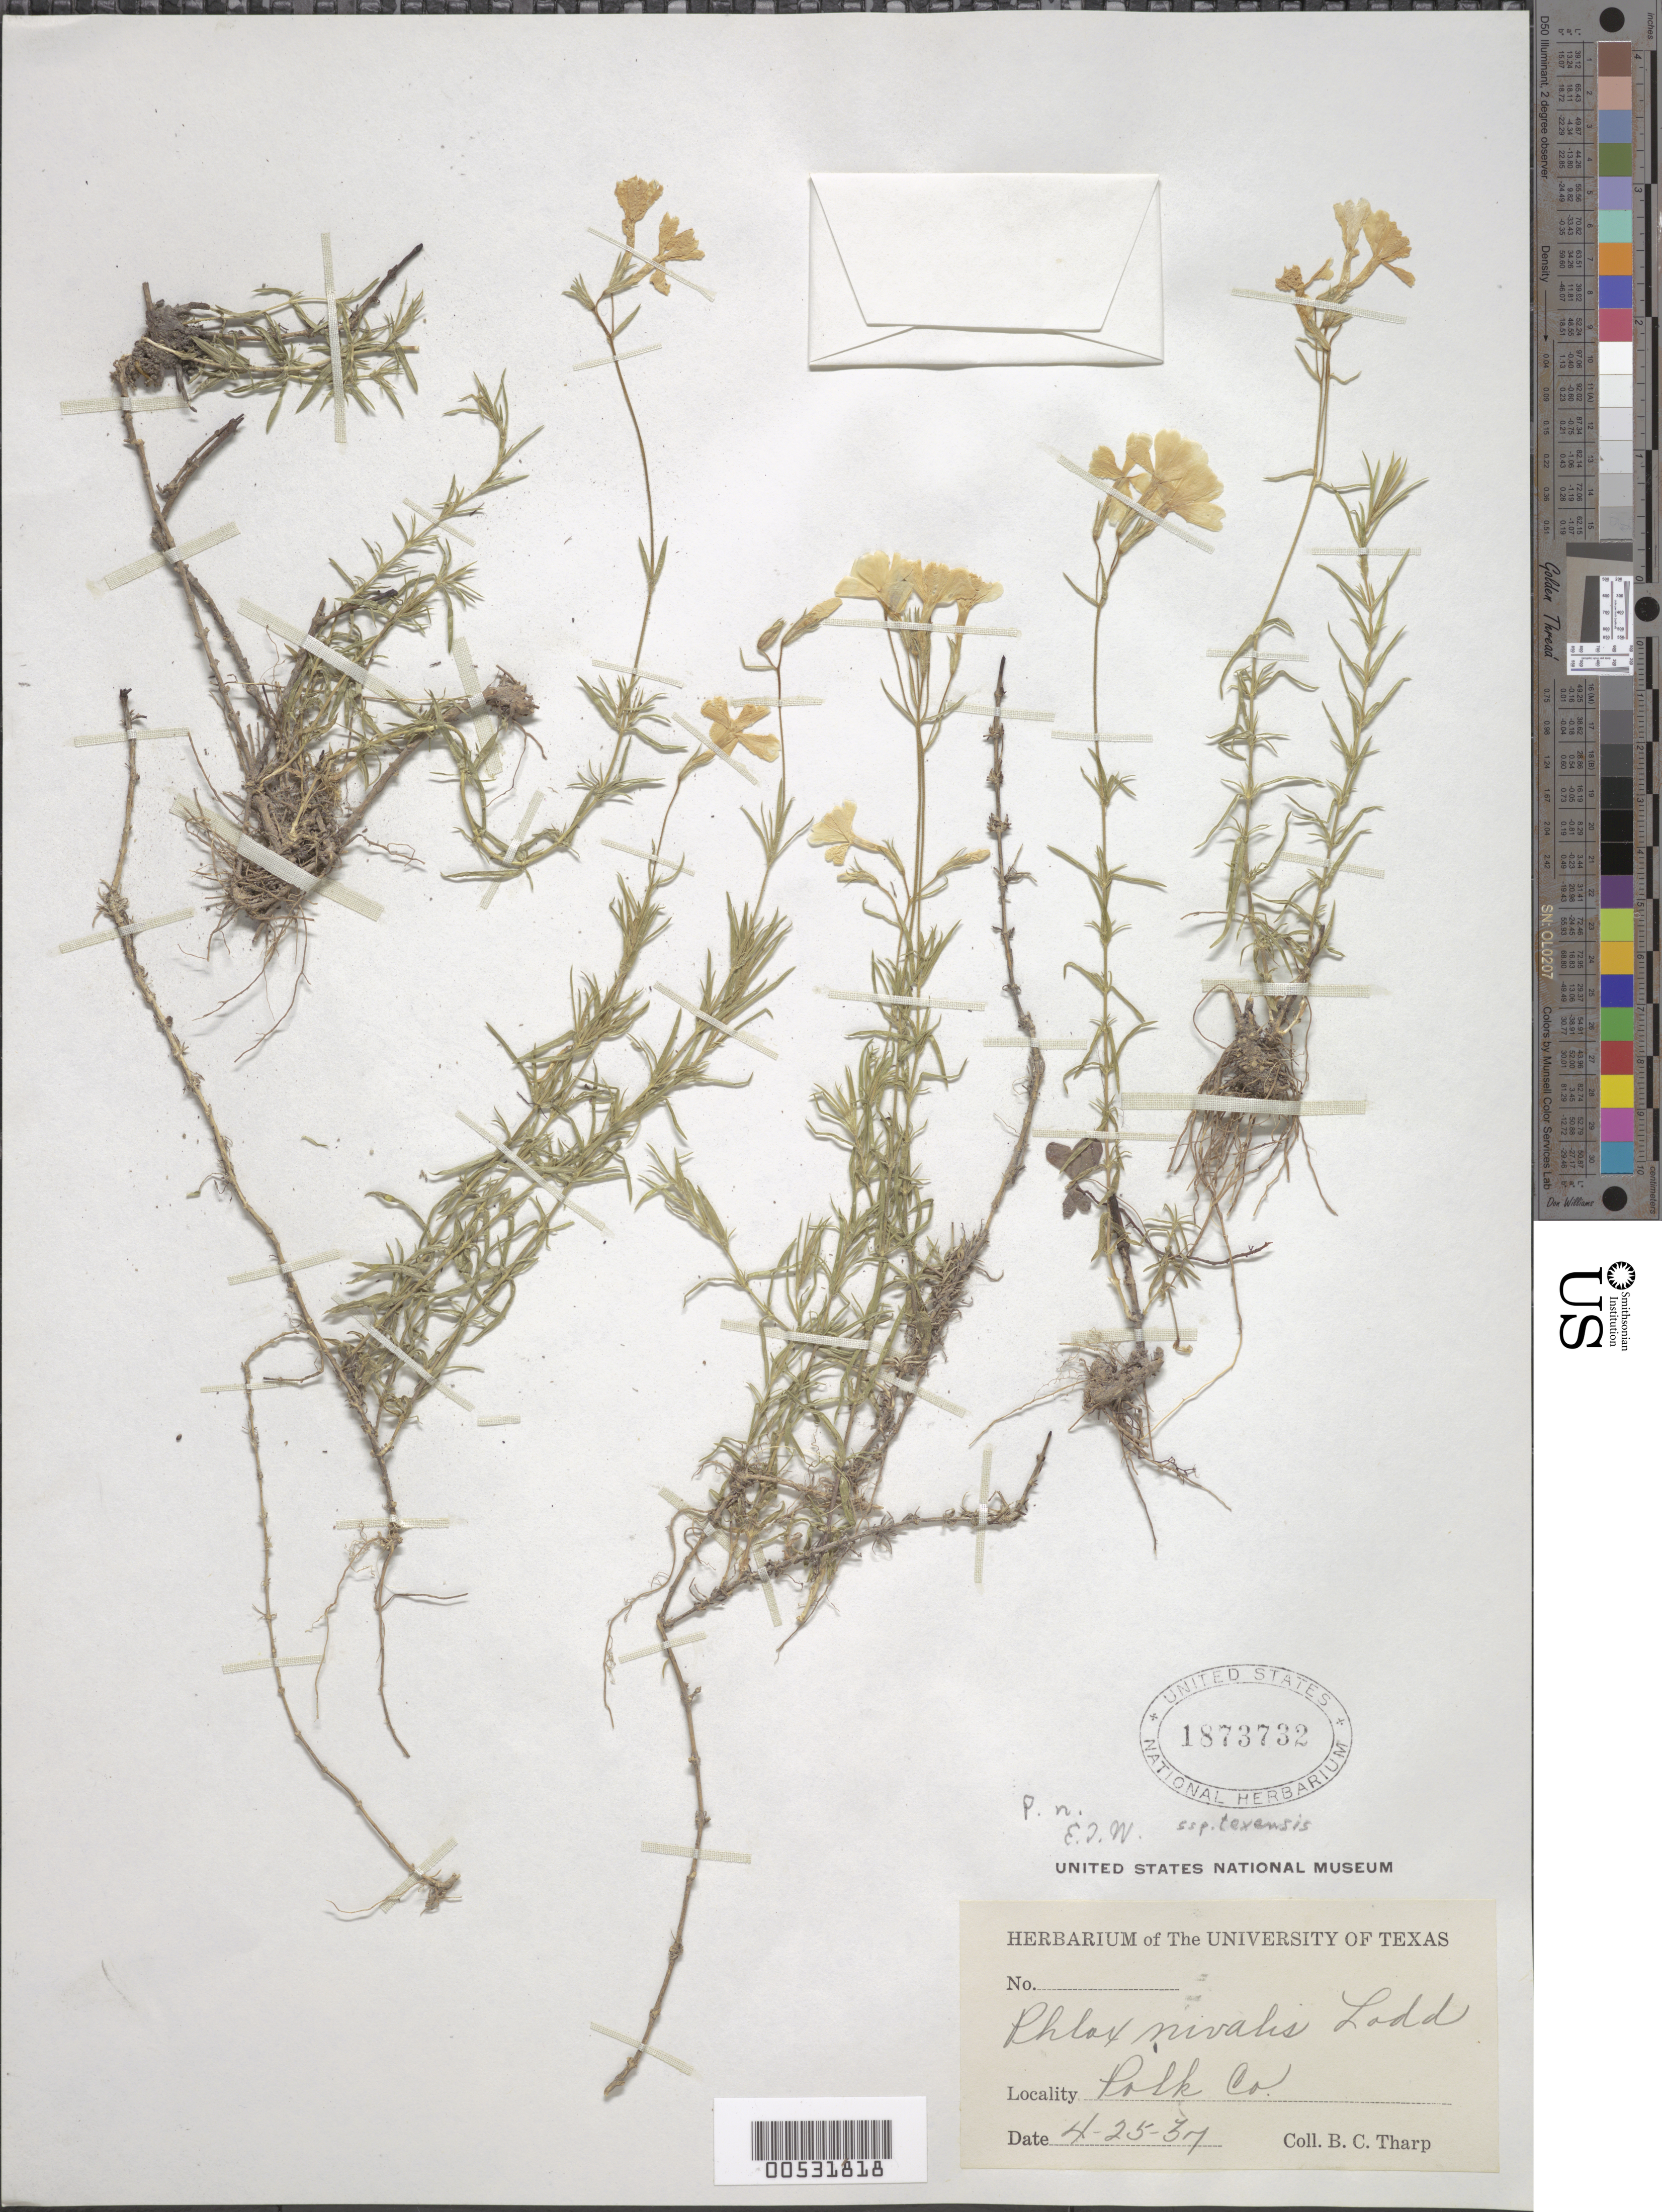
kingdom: Plantae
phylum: Tracheophyta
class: Magnoliopsida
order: Ericales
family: Polemoniaceae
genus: Phlox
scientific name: Phlox nivalis subsp. texensis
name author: Sweet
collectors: B. C. Tharp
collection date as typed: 25 Apr 1937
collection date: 1937-04-25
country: United States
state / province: Texas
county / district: Polk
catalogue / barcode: US 1873732